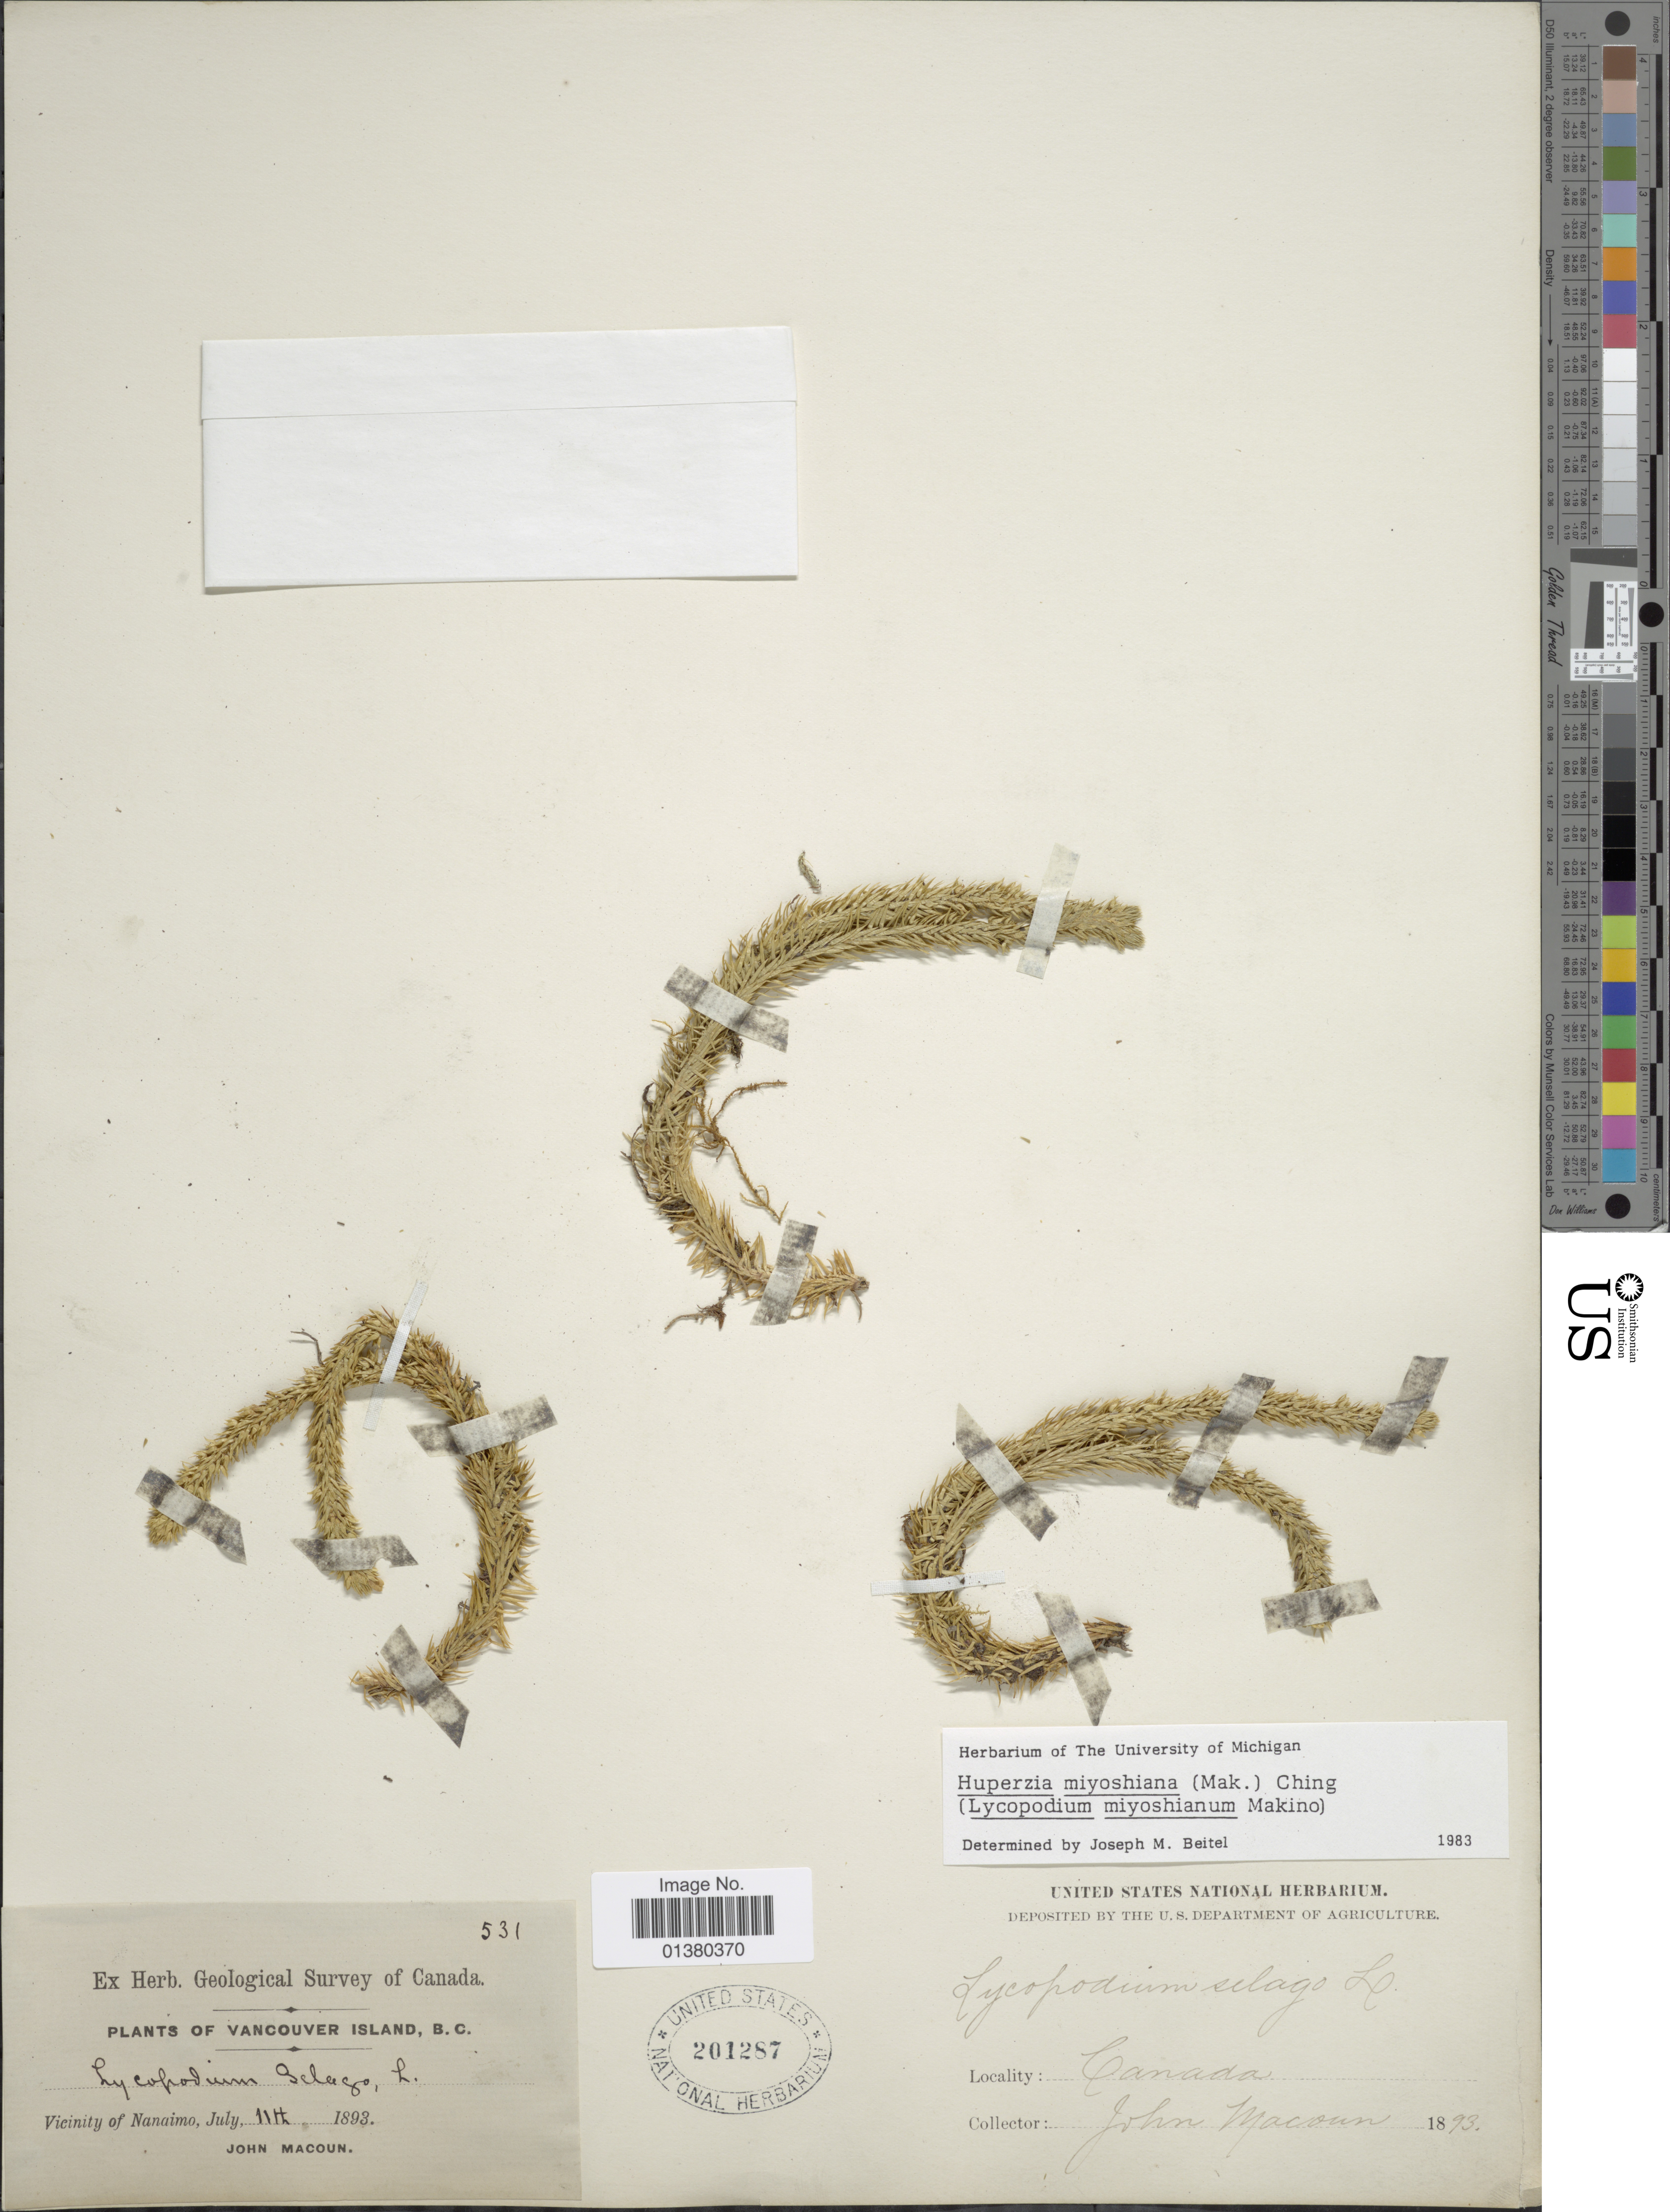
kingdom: Plantae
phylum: Tracheophyta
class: Lycopodiopsida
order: Lycopodiales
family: Lycopodiaceae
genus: Huperzia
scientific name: Huperzia miyoshiana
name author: (Makino) Ching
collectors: J. Macoun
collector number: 531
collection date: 1893-07-11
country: Canada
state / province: British Columbia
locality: Vancouver Island, B.C. Vicinity of Nanaimo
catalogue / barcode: US 201287